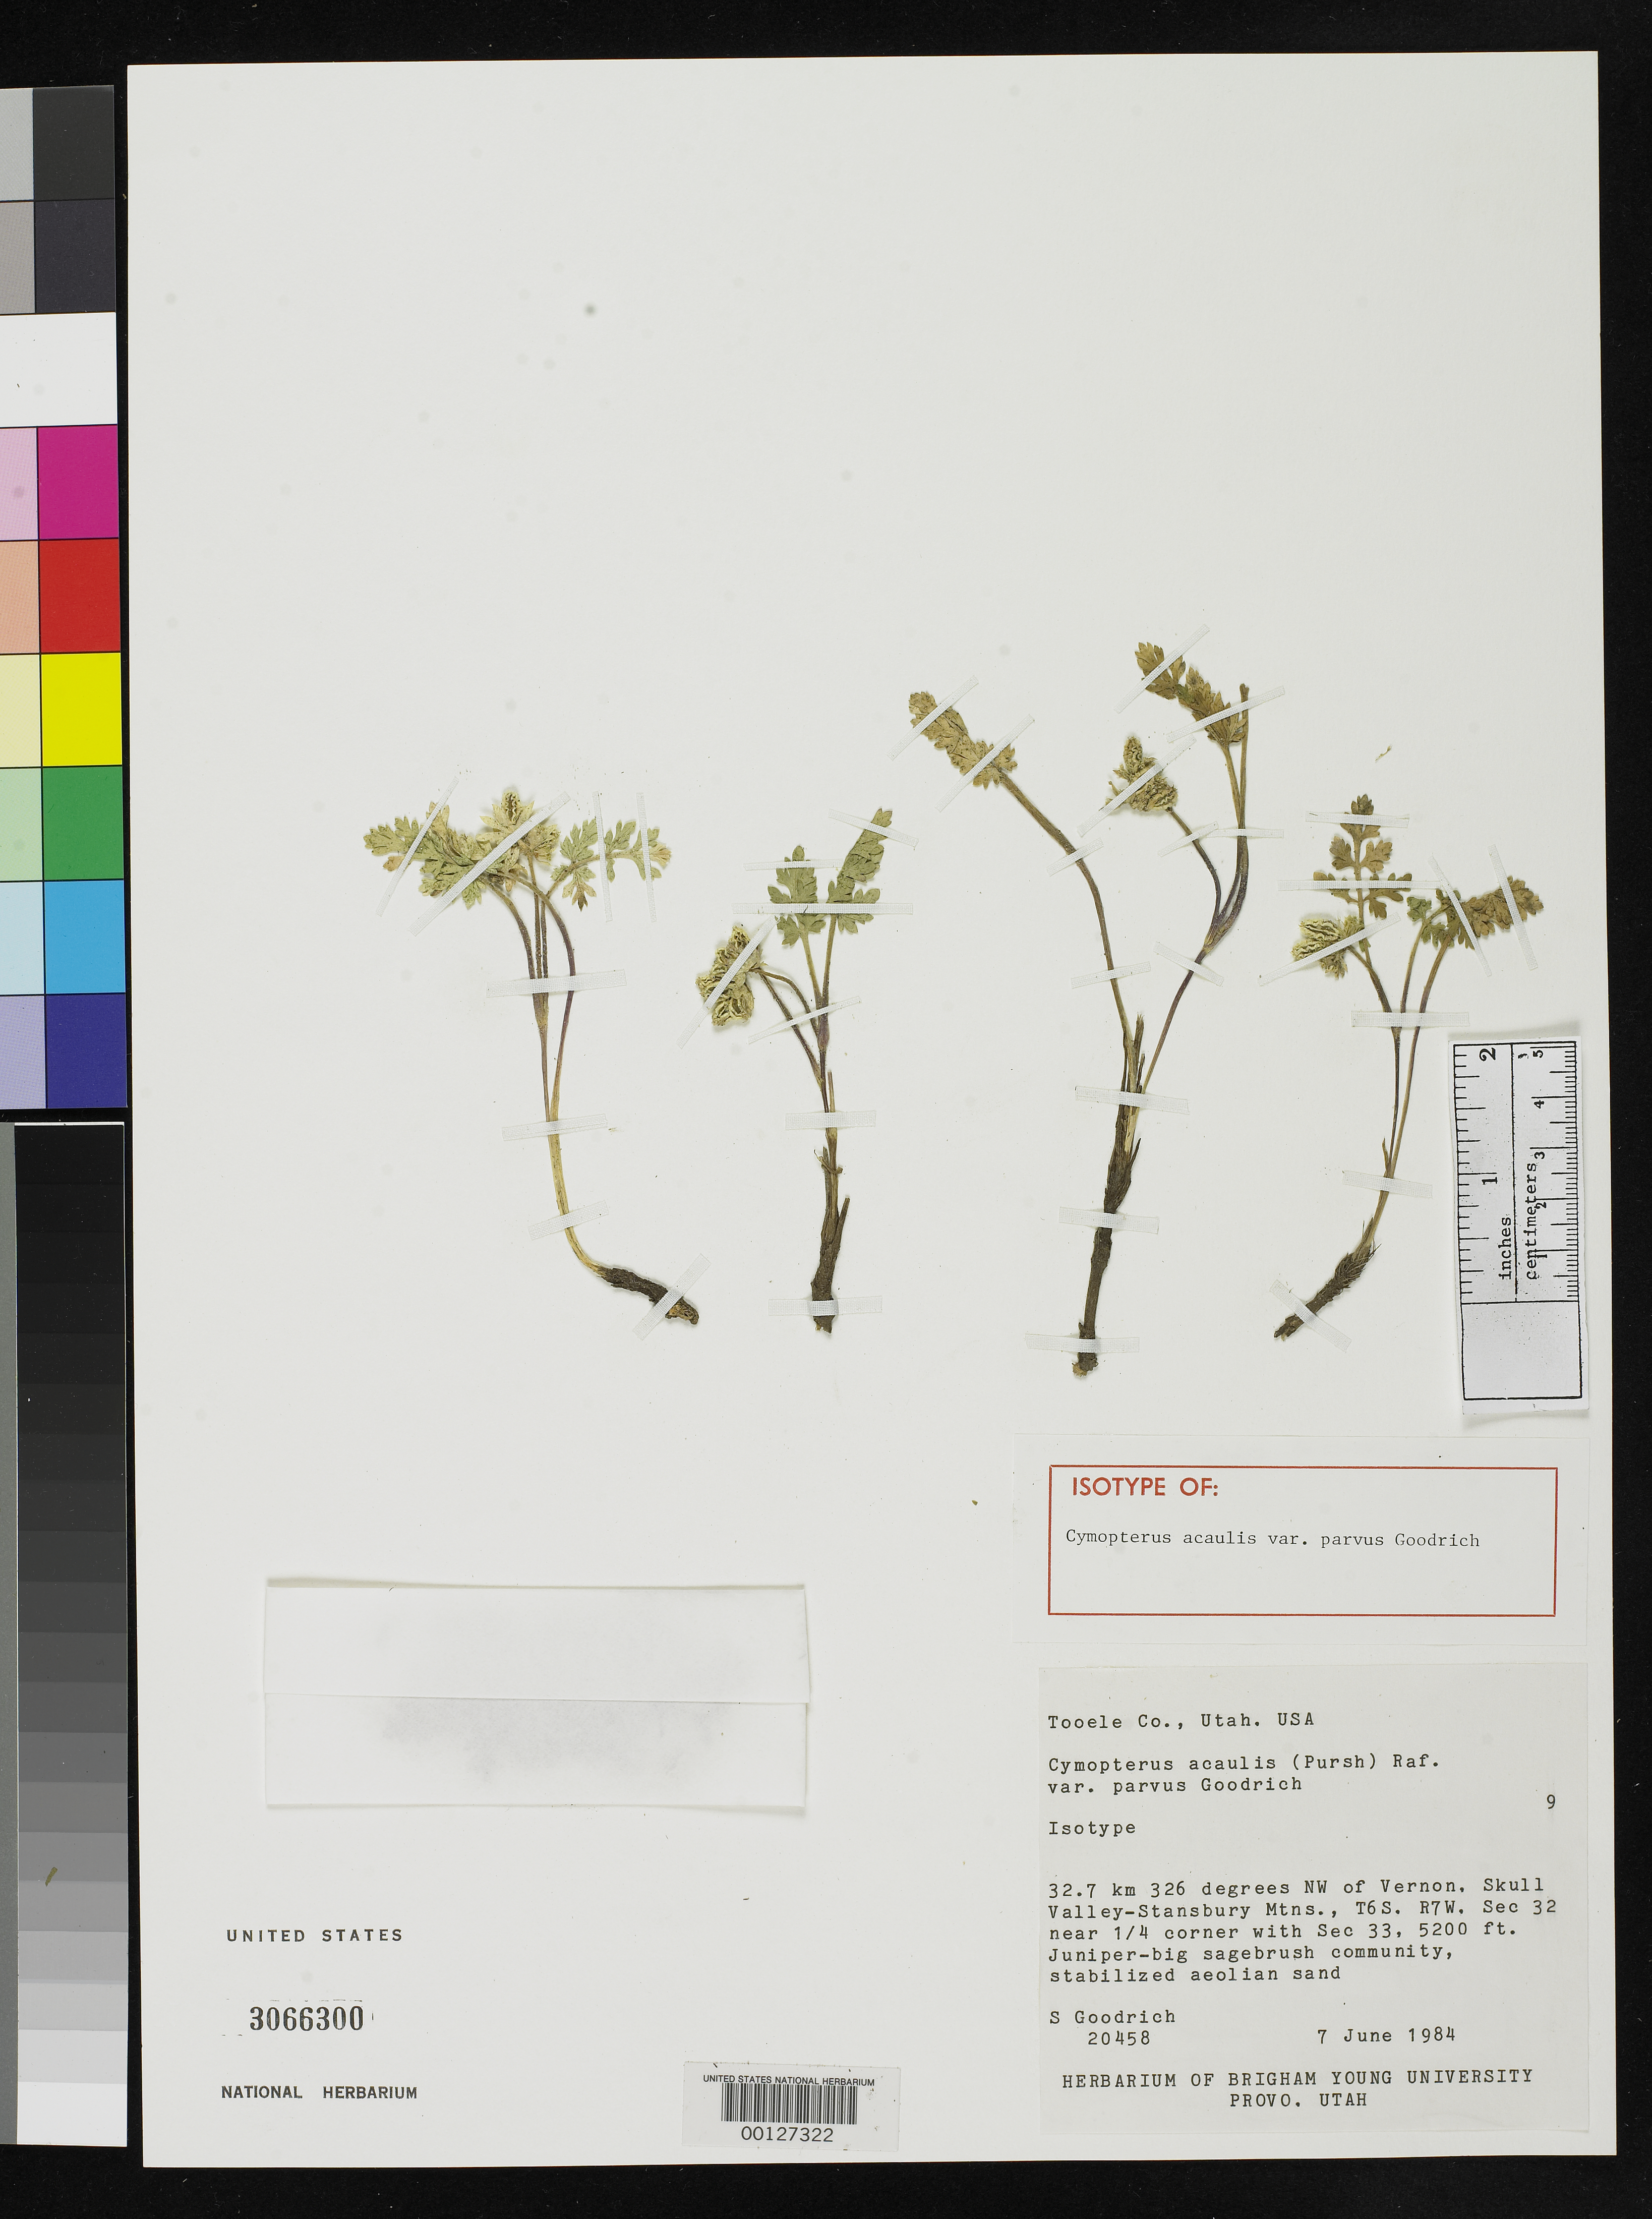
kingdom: Plantae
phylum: Tracheophyta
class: Magnoliopsida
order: Apiales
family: Apiaceae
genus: Cymopterus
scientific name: Cymopterus acaulis var. parvus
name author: Goodrich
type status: Isotype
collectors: S. Goodrich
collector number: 20458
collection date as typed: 07 Jun 1984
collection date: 1984-06-07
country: United States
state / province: Utah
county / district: Tooele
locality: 32.7 km NW of Vernon, Skull Valley-Stansbury Mtns.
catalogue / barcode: US 3066300